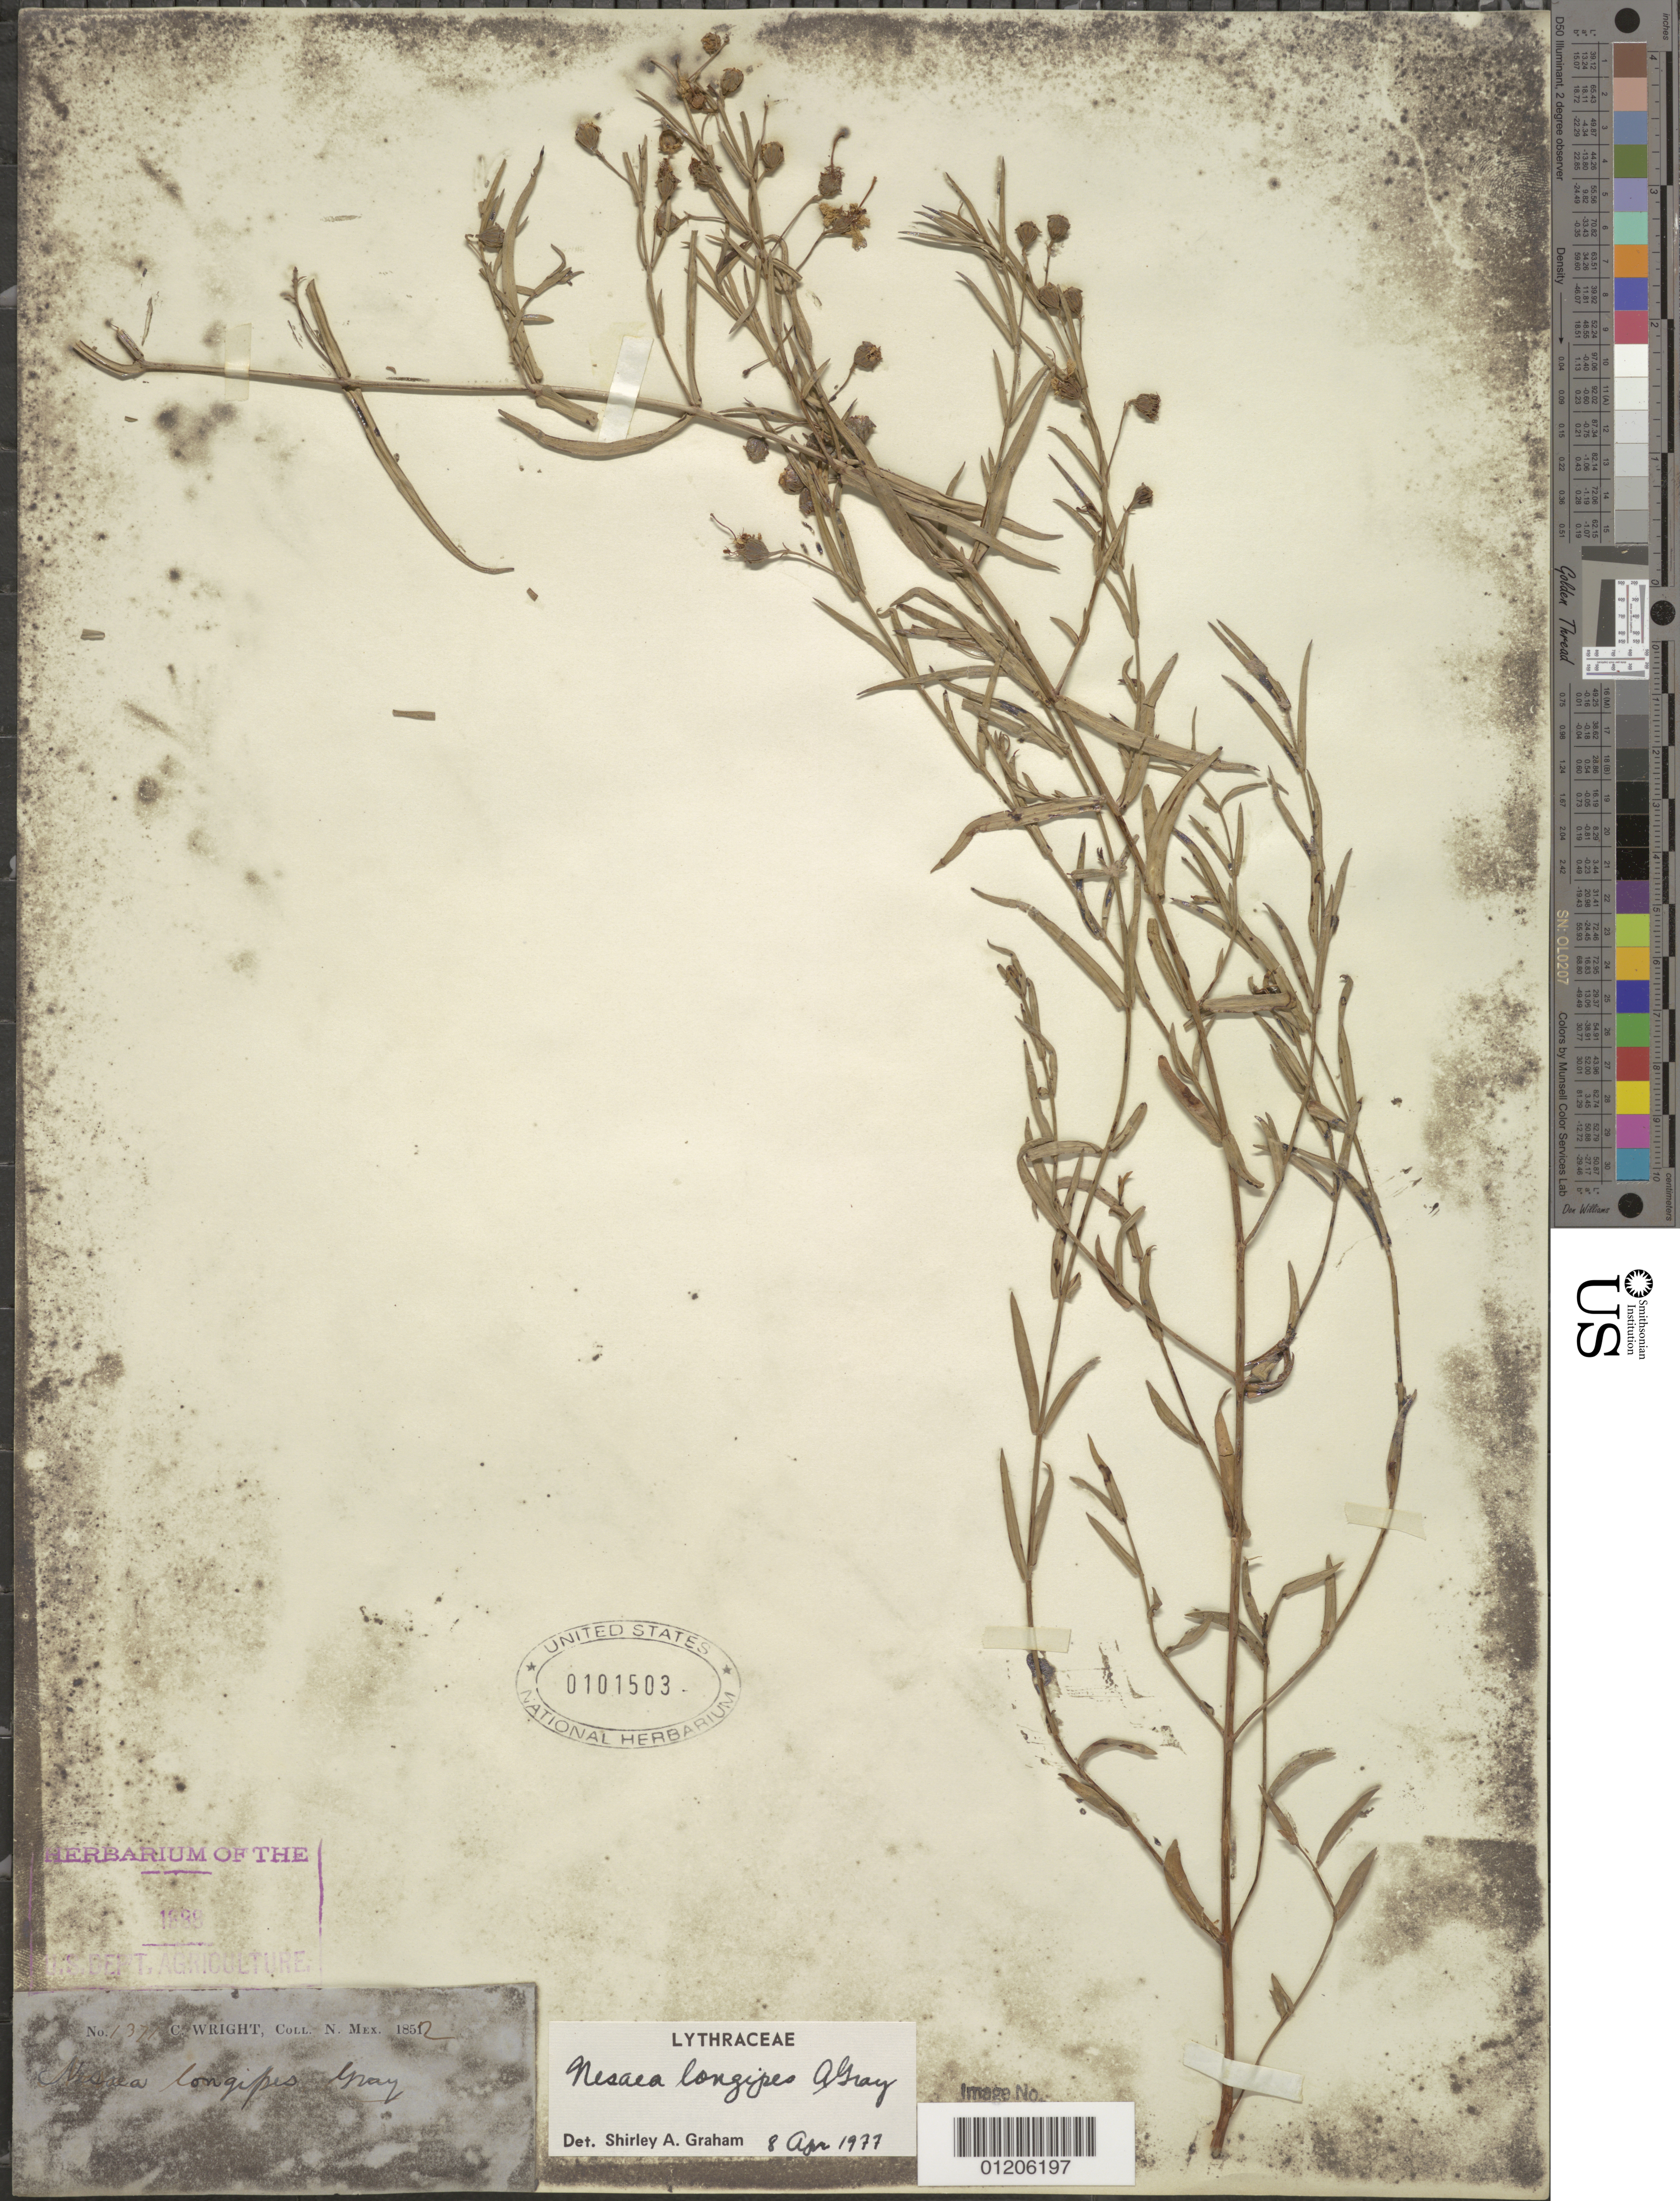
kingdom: Plantae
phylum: Tracheophyta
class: Magnoliopsida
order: Myrtales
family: Lythraceae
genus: Ammannia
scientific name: Ammannia grayi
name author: S.A. Graham & Gandhi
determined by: Strong, Mark T., (BOT), Smithsonian Institution - National Museum of Natural History (UNITED STATES)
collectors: C. Wright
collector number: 1371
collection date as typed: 1852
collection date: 1852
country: United States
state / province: New Mexico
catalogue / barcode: US 101503